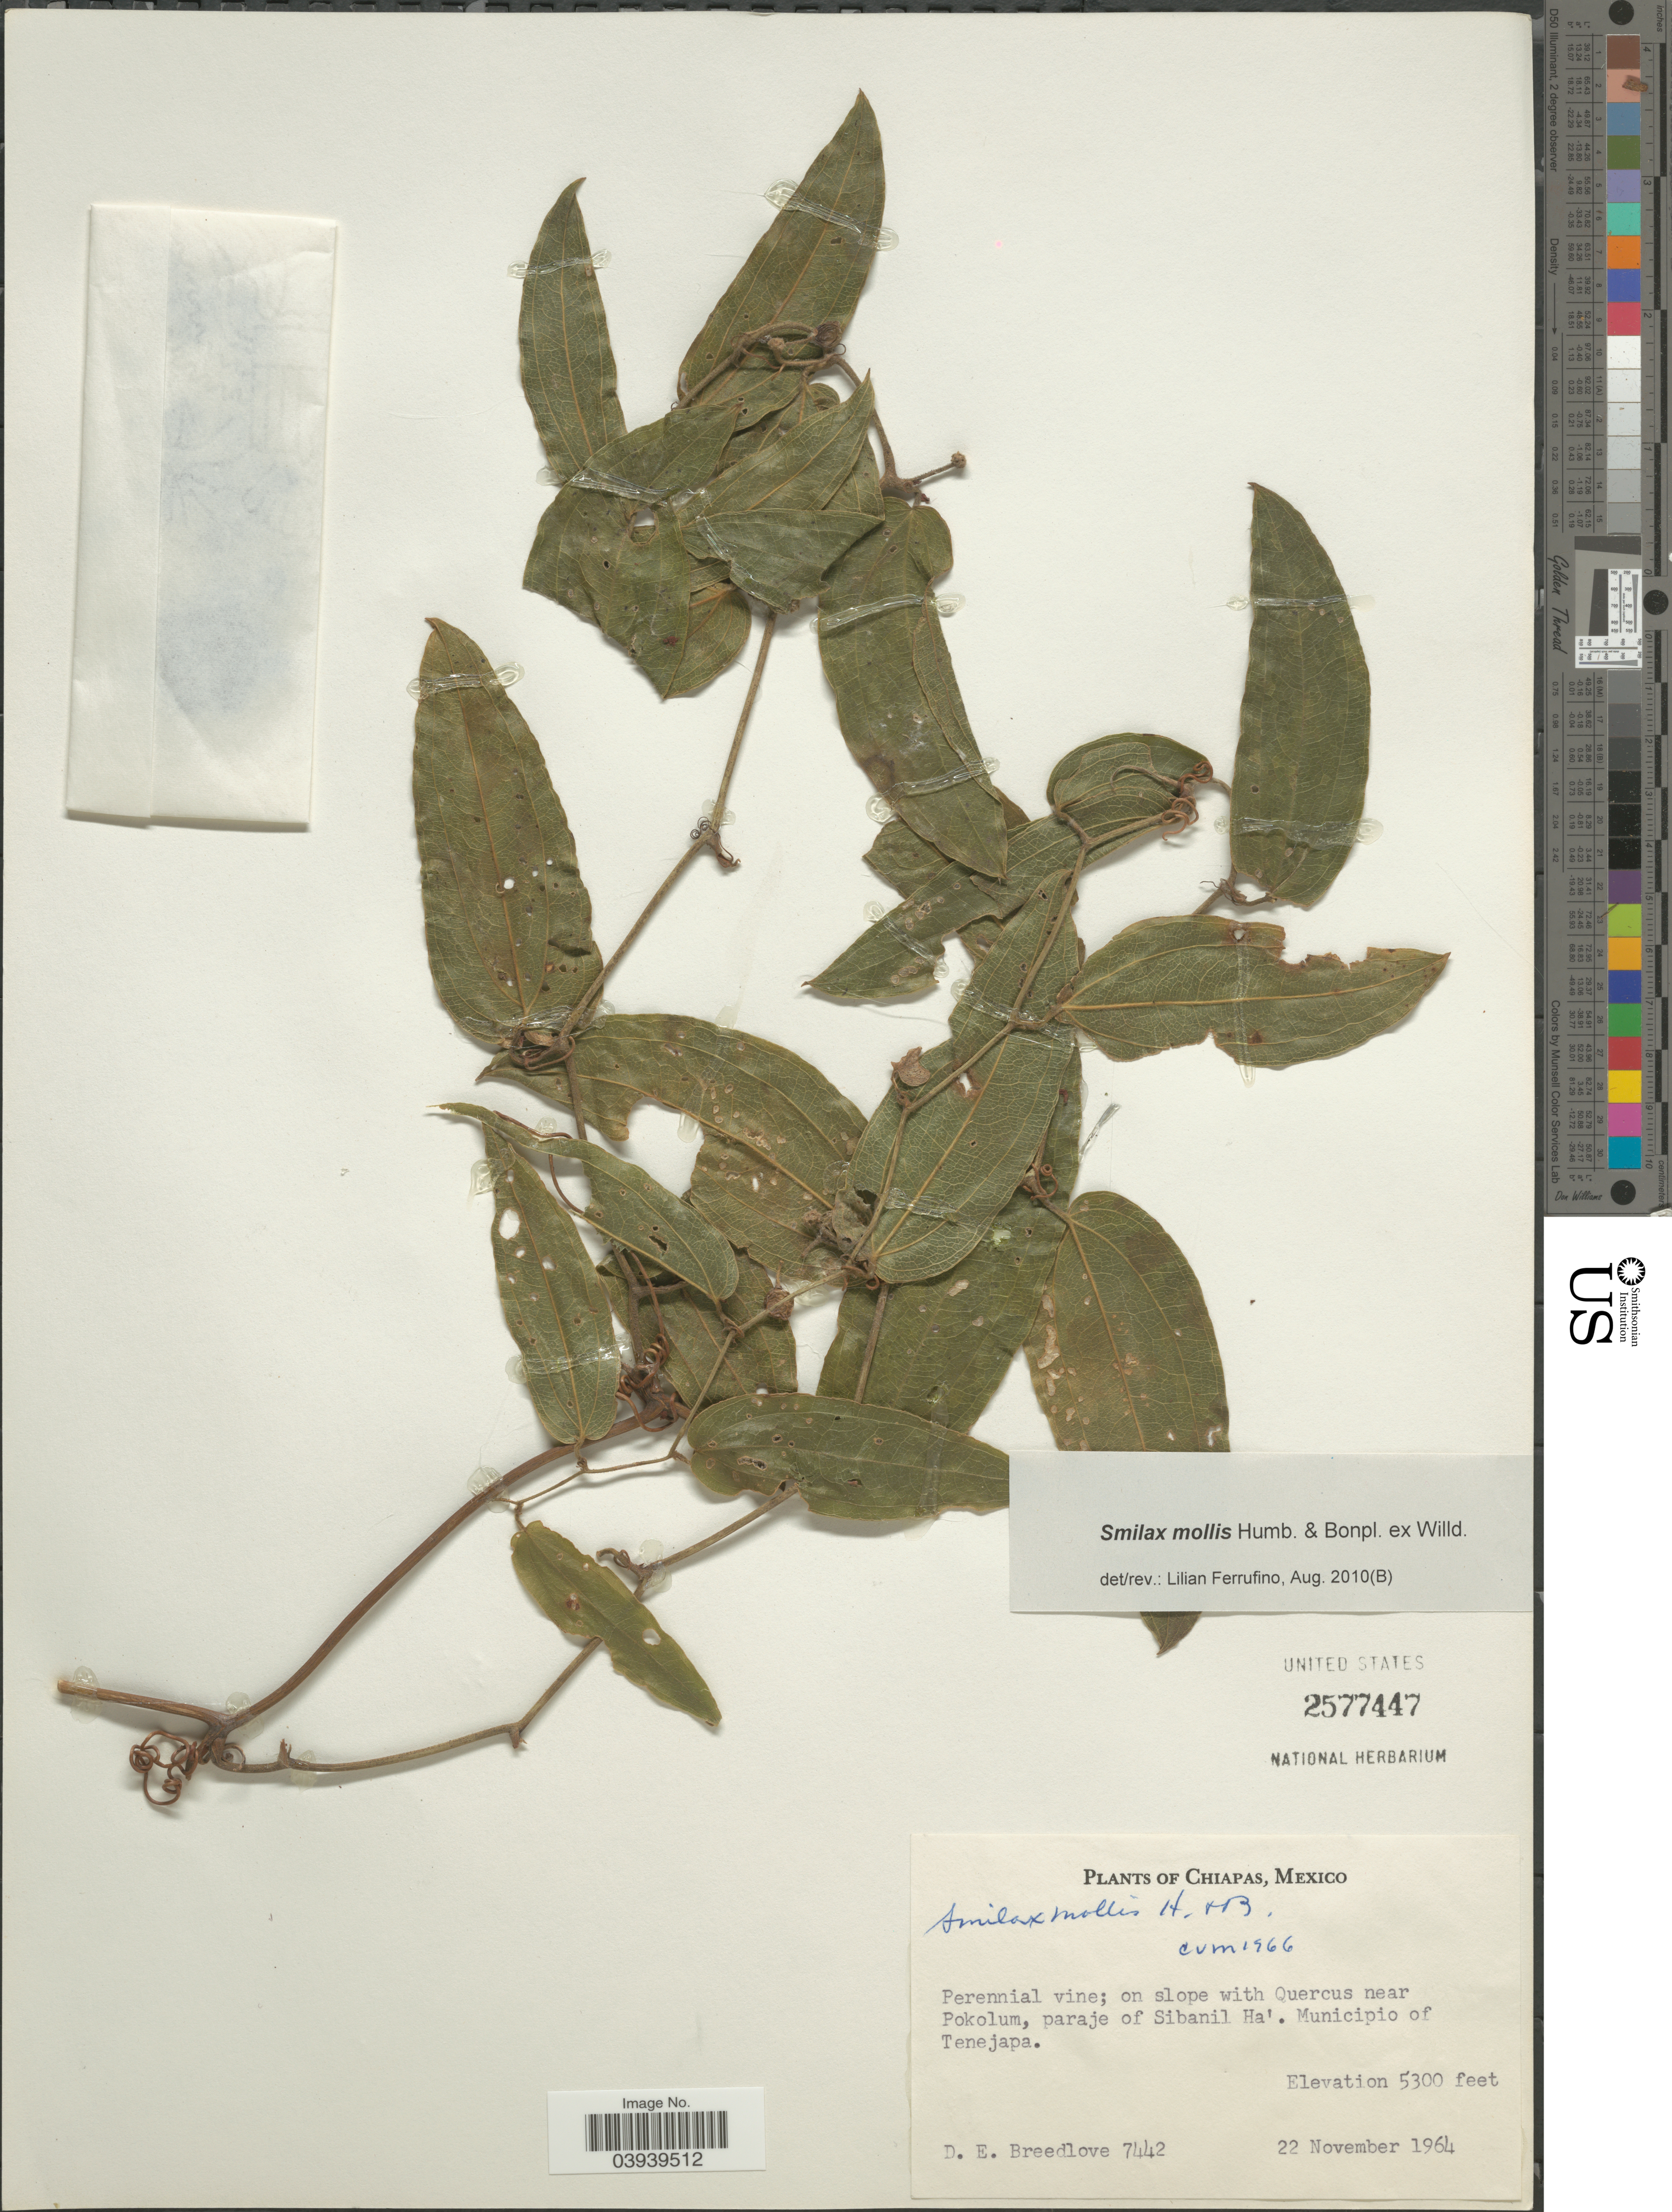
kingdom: Plantae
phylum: Tracheophyta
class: Liliopsida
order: Liliales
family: Smilacaceae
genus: Smilax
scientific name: Smilax mollis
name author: Humb. & Bonpl. ex Willd.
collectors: D. E. Breedlove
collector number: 7442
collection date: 1964-11-22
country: Mexico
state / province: Chiapas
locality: On slope with Quercus near Pokolum, paraje of Sibanil Ha'. Municipio of Tenejapa.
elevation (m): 1615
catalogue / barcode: US 2577447